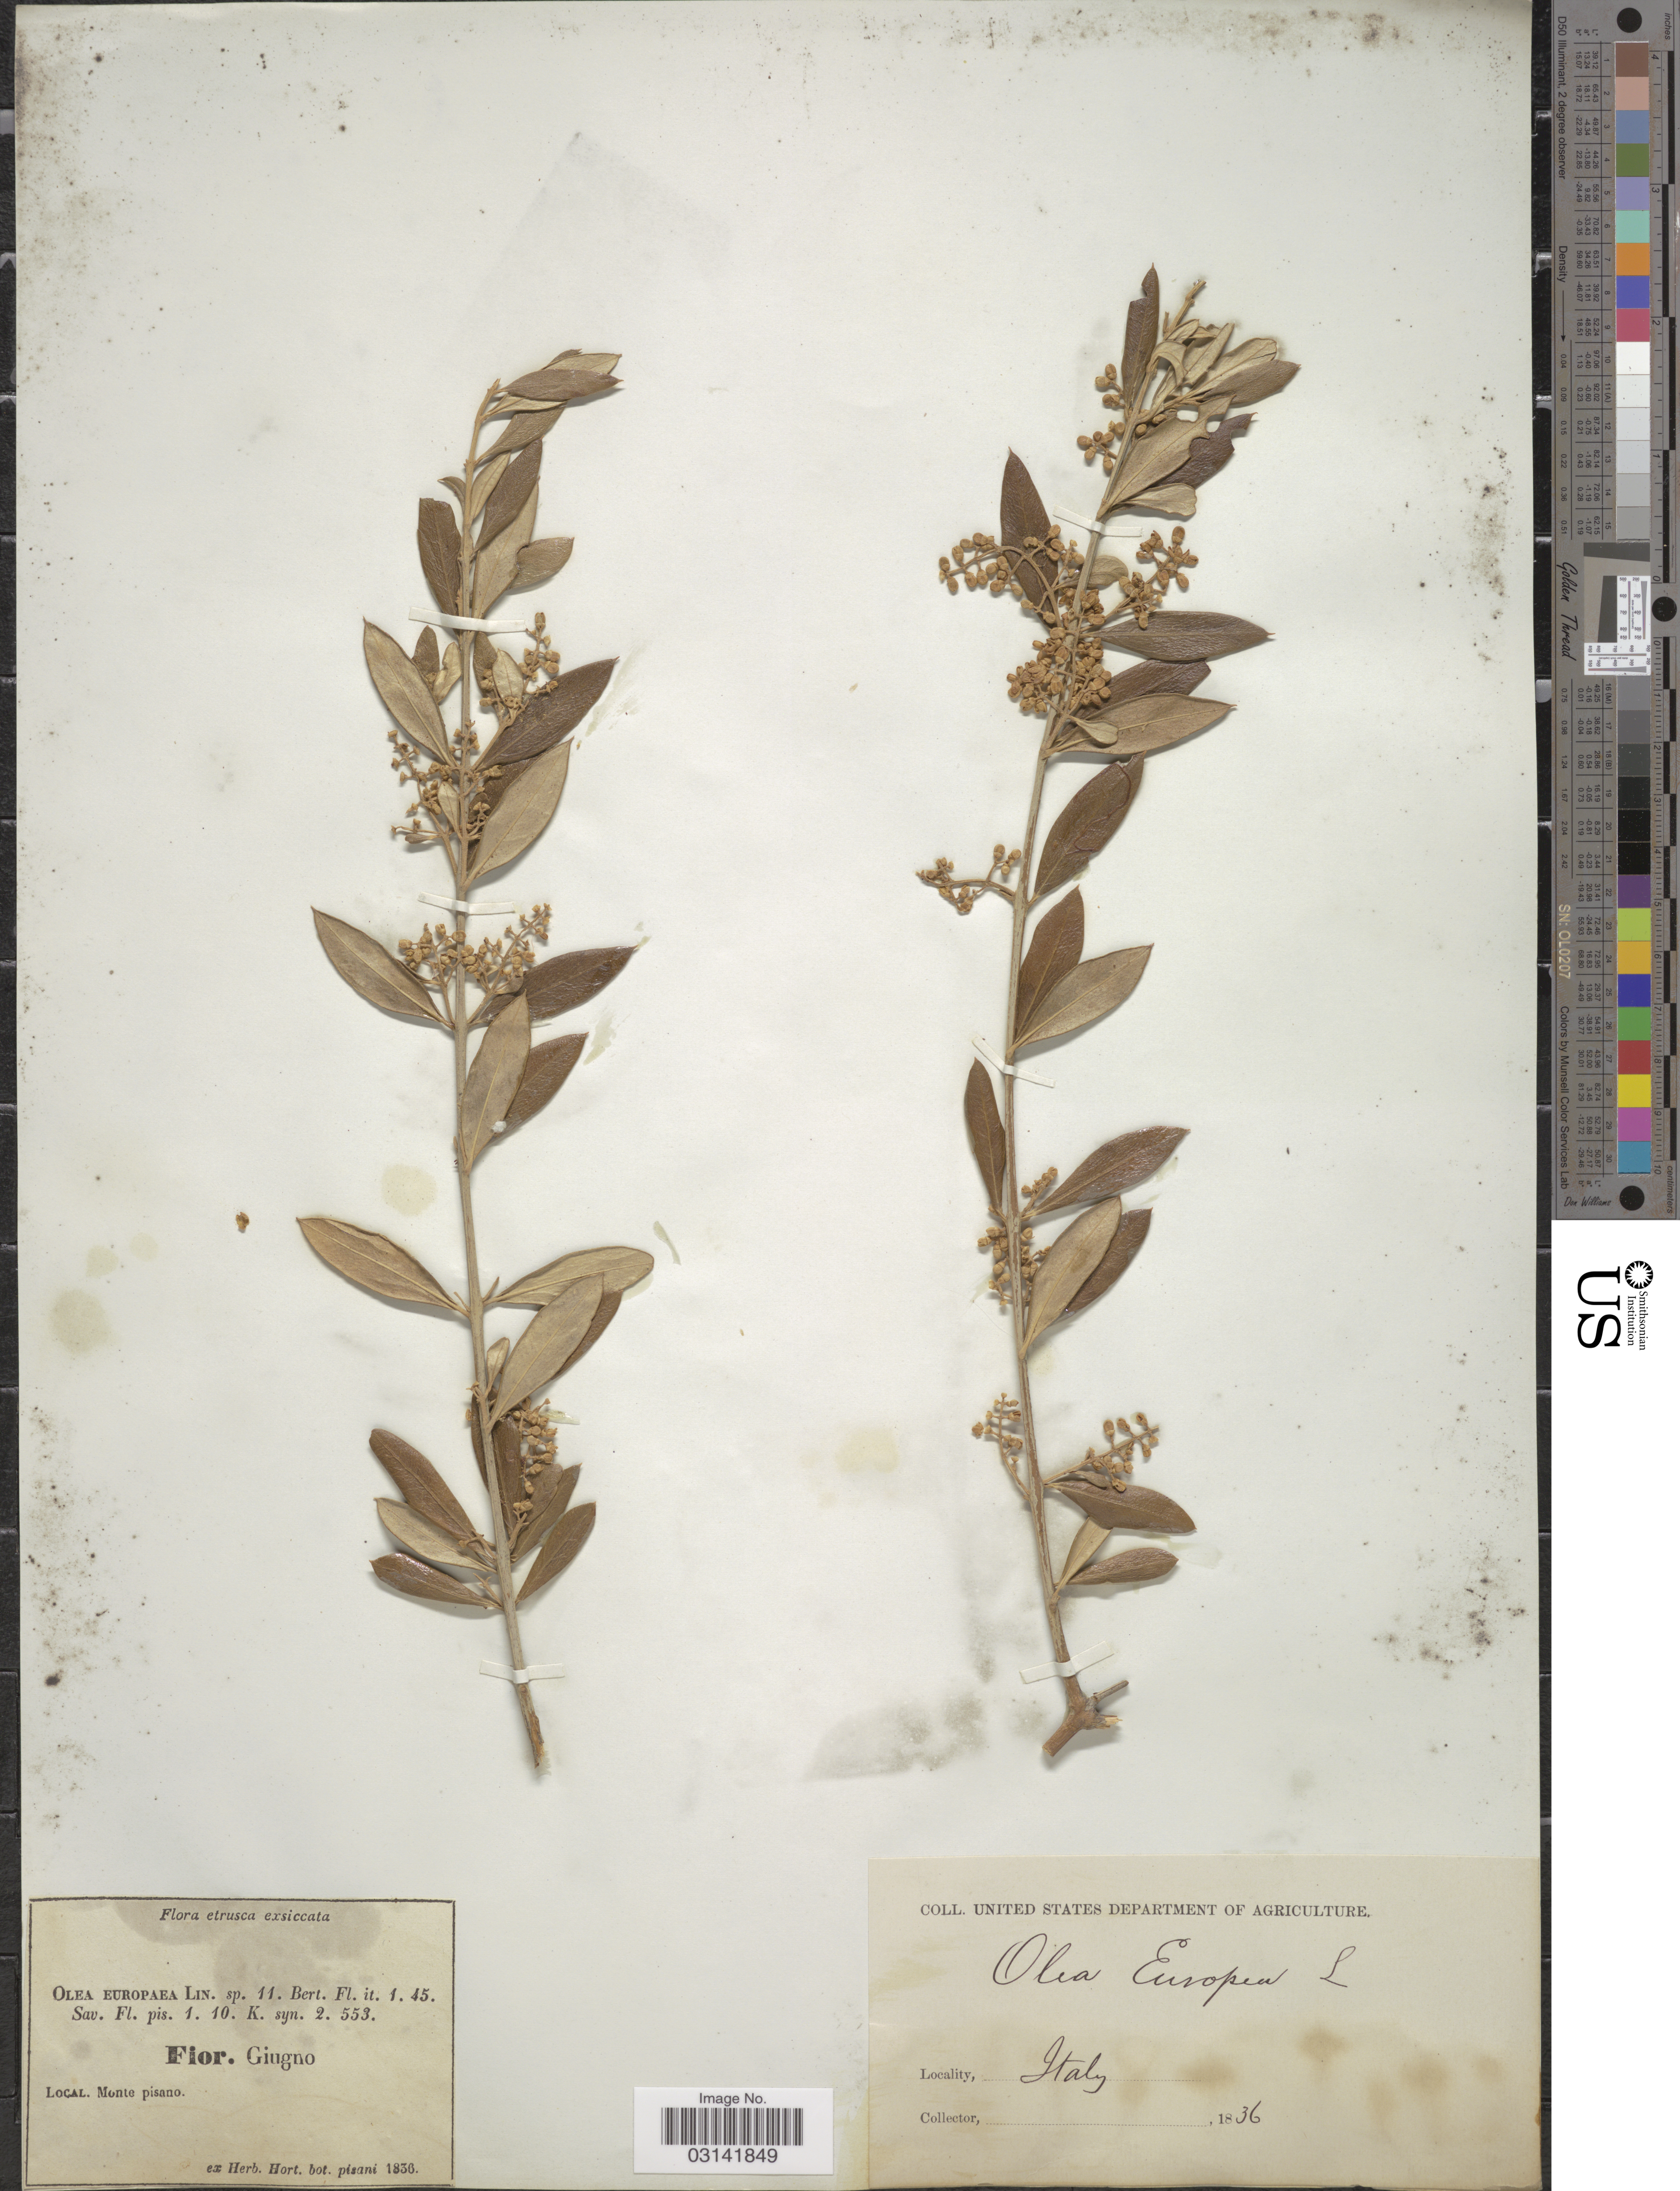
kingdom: Plantae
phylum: Tracheophyta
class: Magnoliopsida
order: Lamiales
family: Oleaceae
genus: Olea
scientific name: Olea europaea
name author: L.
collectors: United States Department of Agriculture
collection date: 1836-06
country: Italy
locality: Monte pisano.